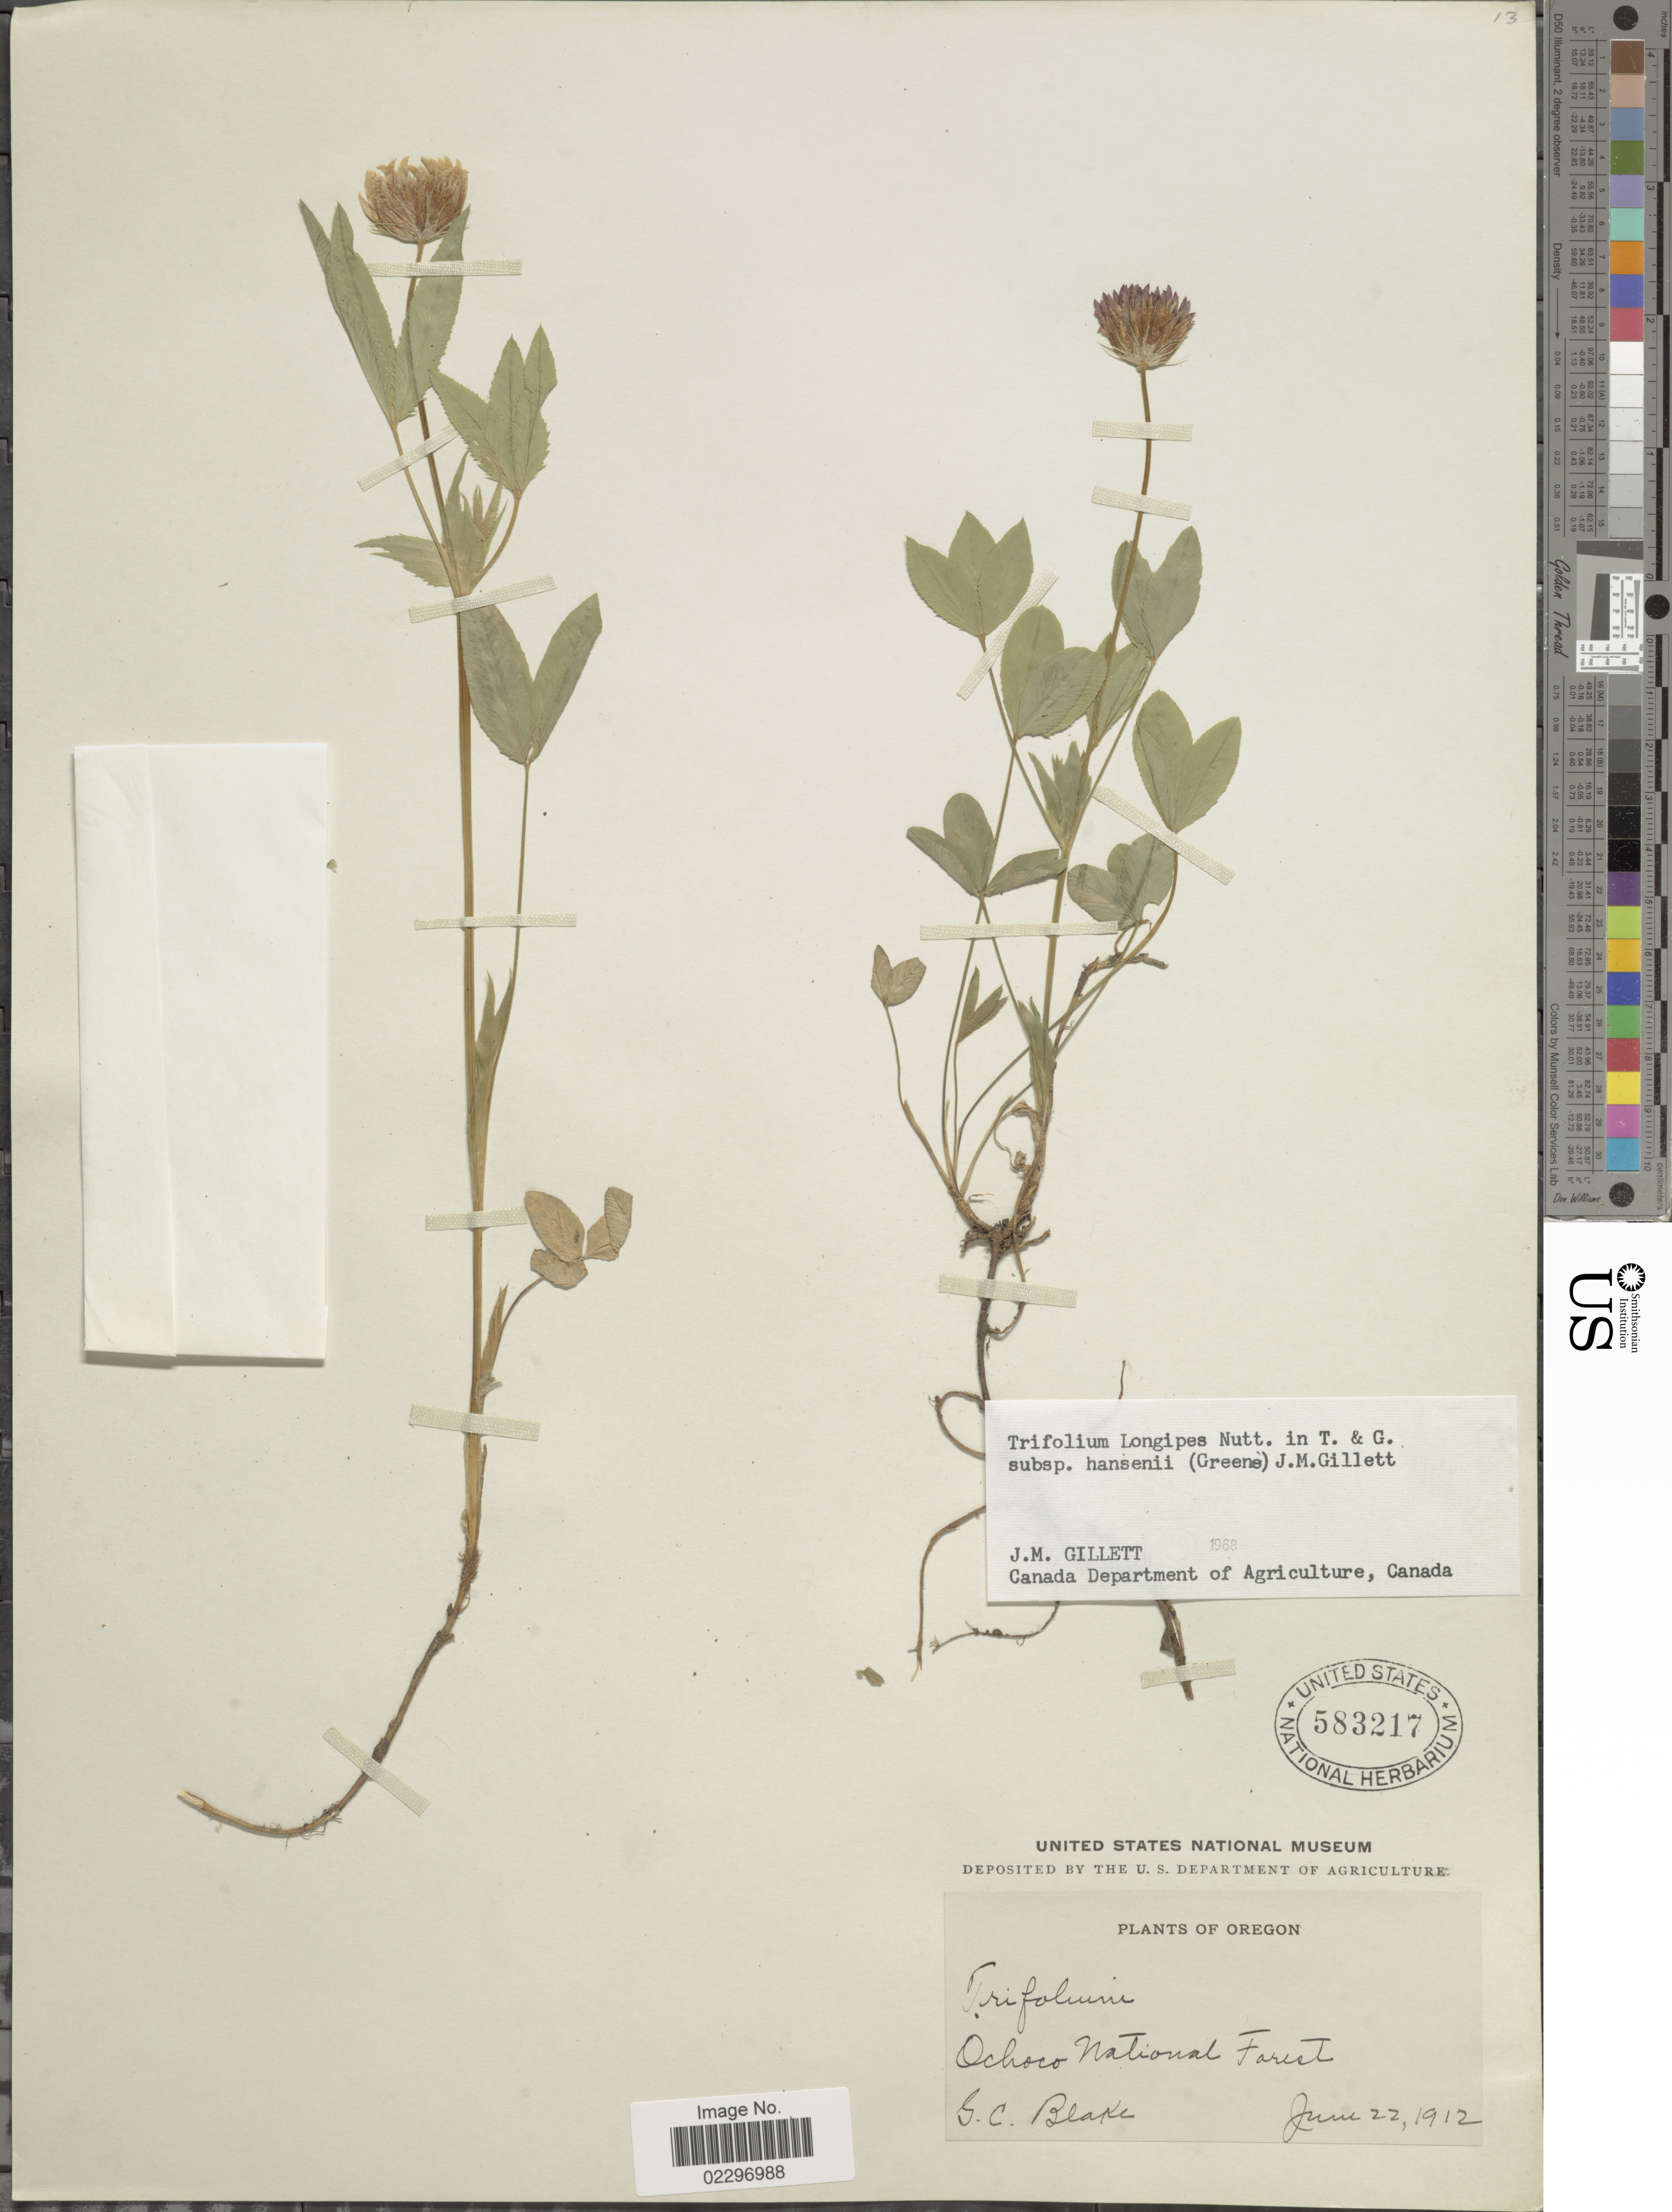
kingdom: Plantae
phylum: Tracheophyta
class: Magnoliopsida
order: Fabales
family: Fabaceae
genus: Trifolium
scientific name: Trifolium longipes subsp. hansenii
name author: (Greene) J.M. Gillett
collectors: G. Blake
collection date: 1912-06-22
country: United States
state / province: Oregon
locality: Ochoc National Forest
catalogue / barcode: US 583217